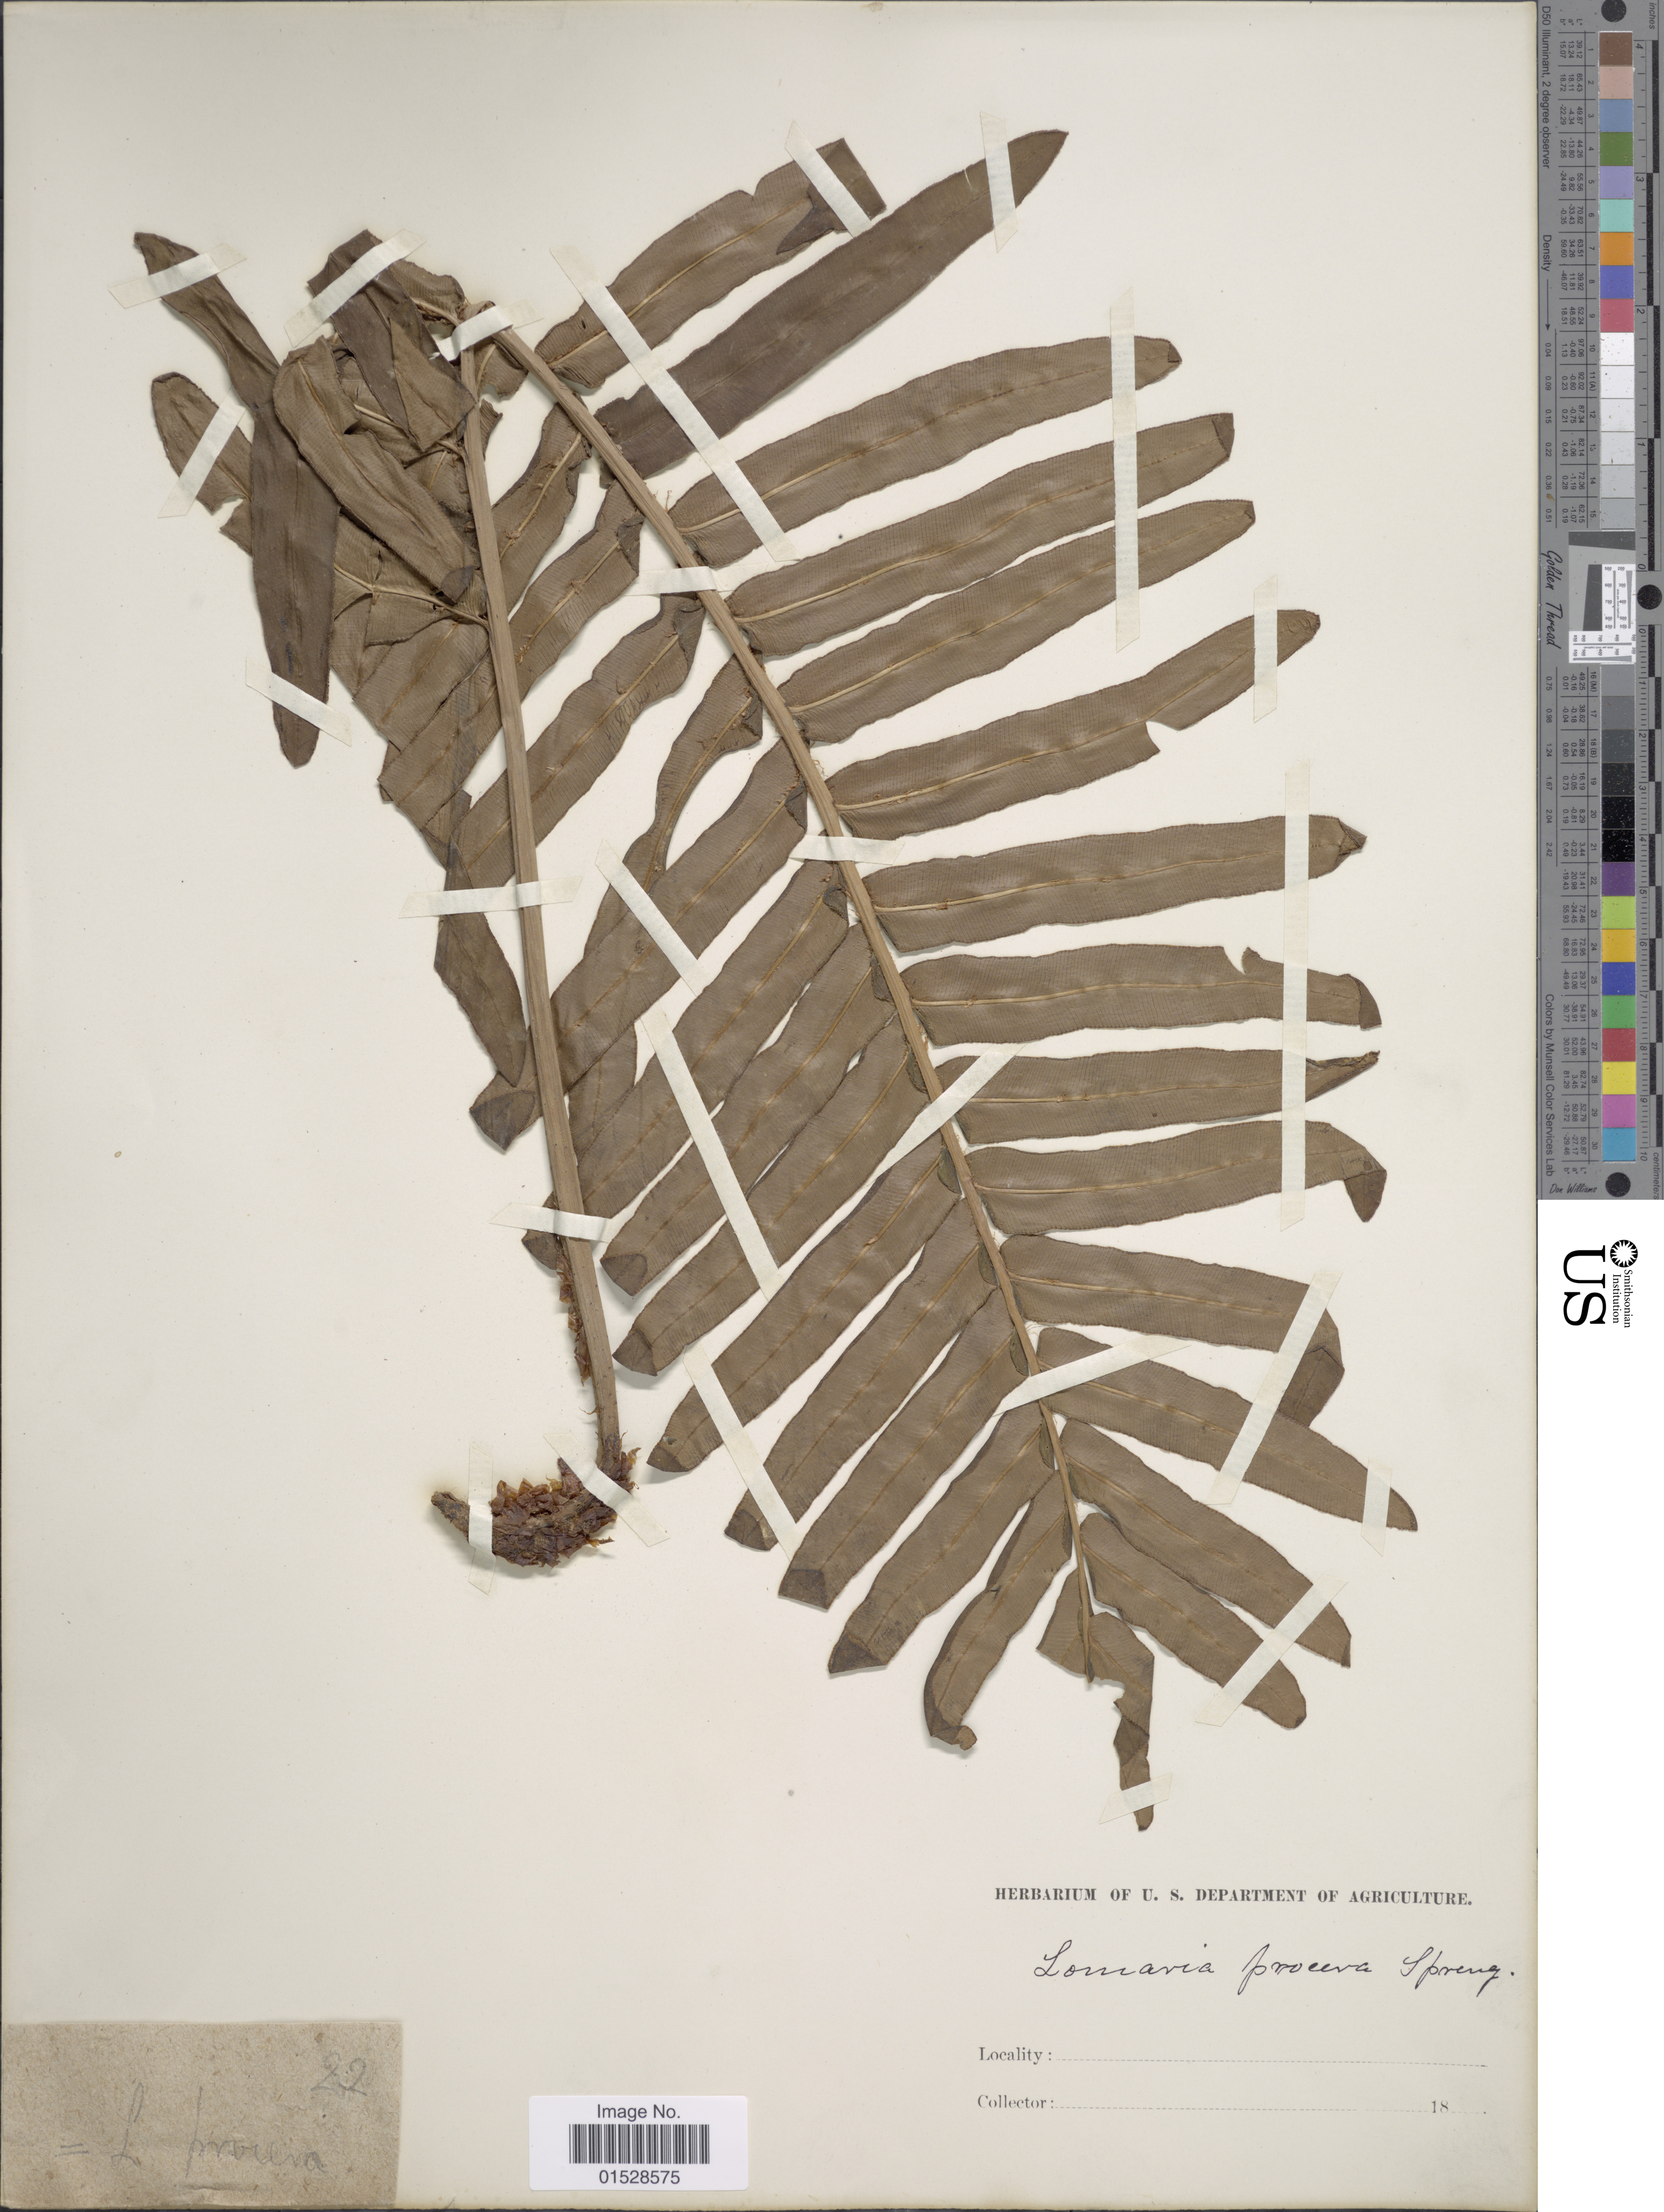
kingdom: Plantae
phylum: Tracheophyta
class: Polypodiopsida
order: Polypodiales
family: Blechnaceae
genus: Blechnum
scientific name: Blechnum capense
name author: (L.) Schltdl.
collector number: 22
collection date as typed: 18